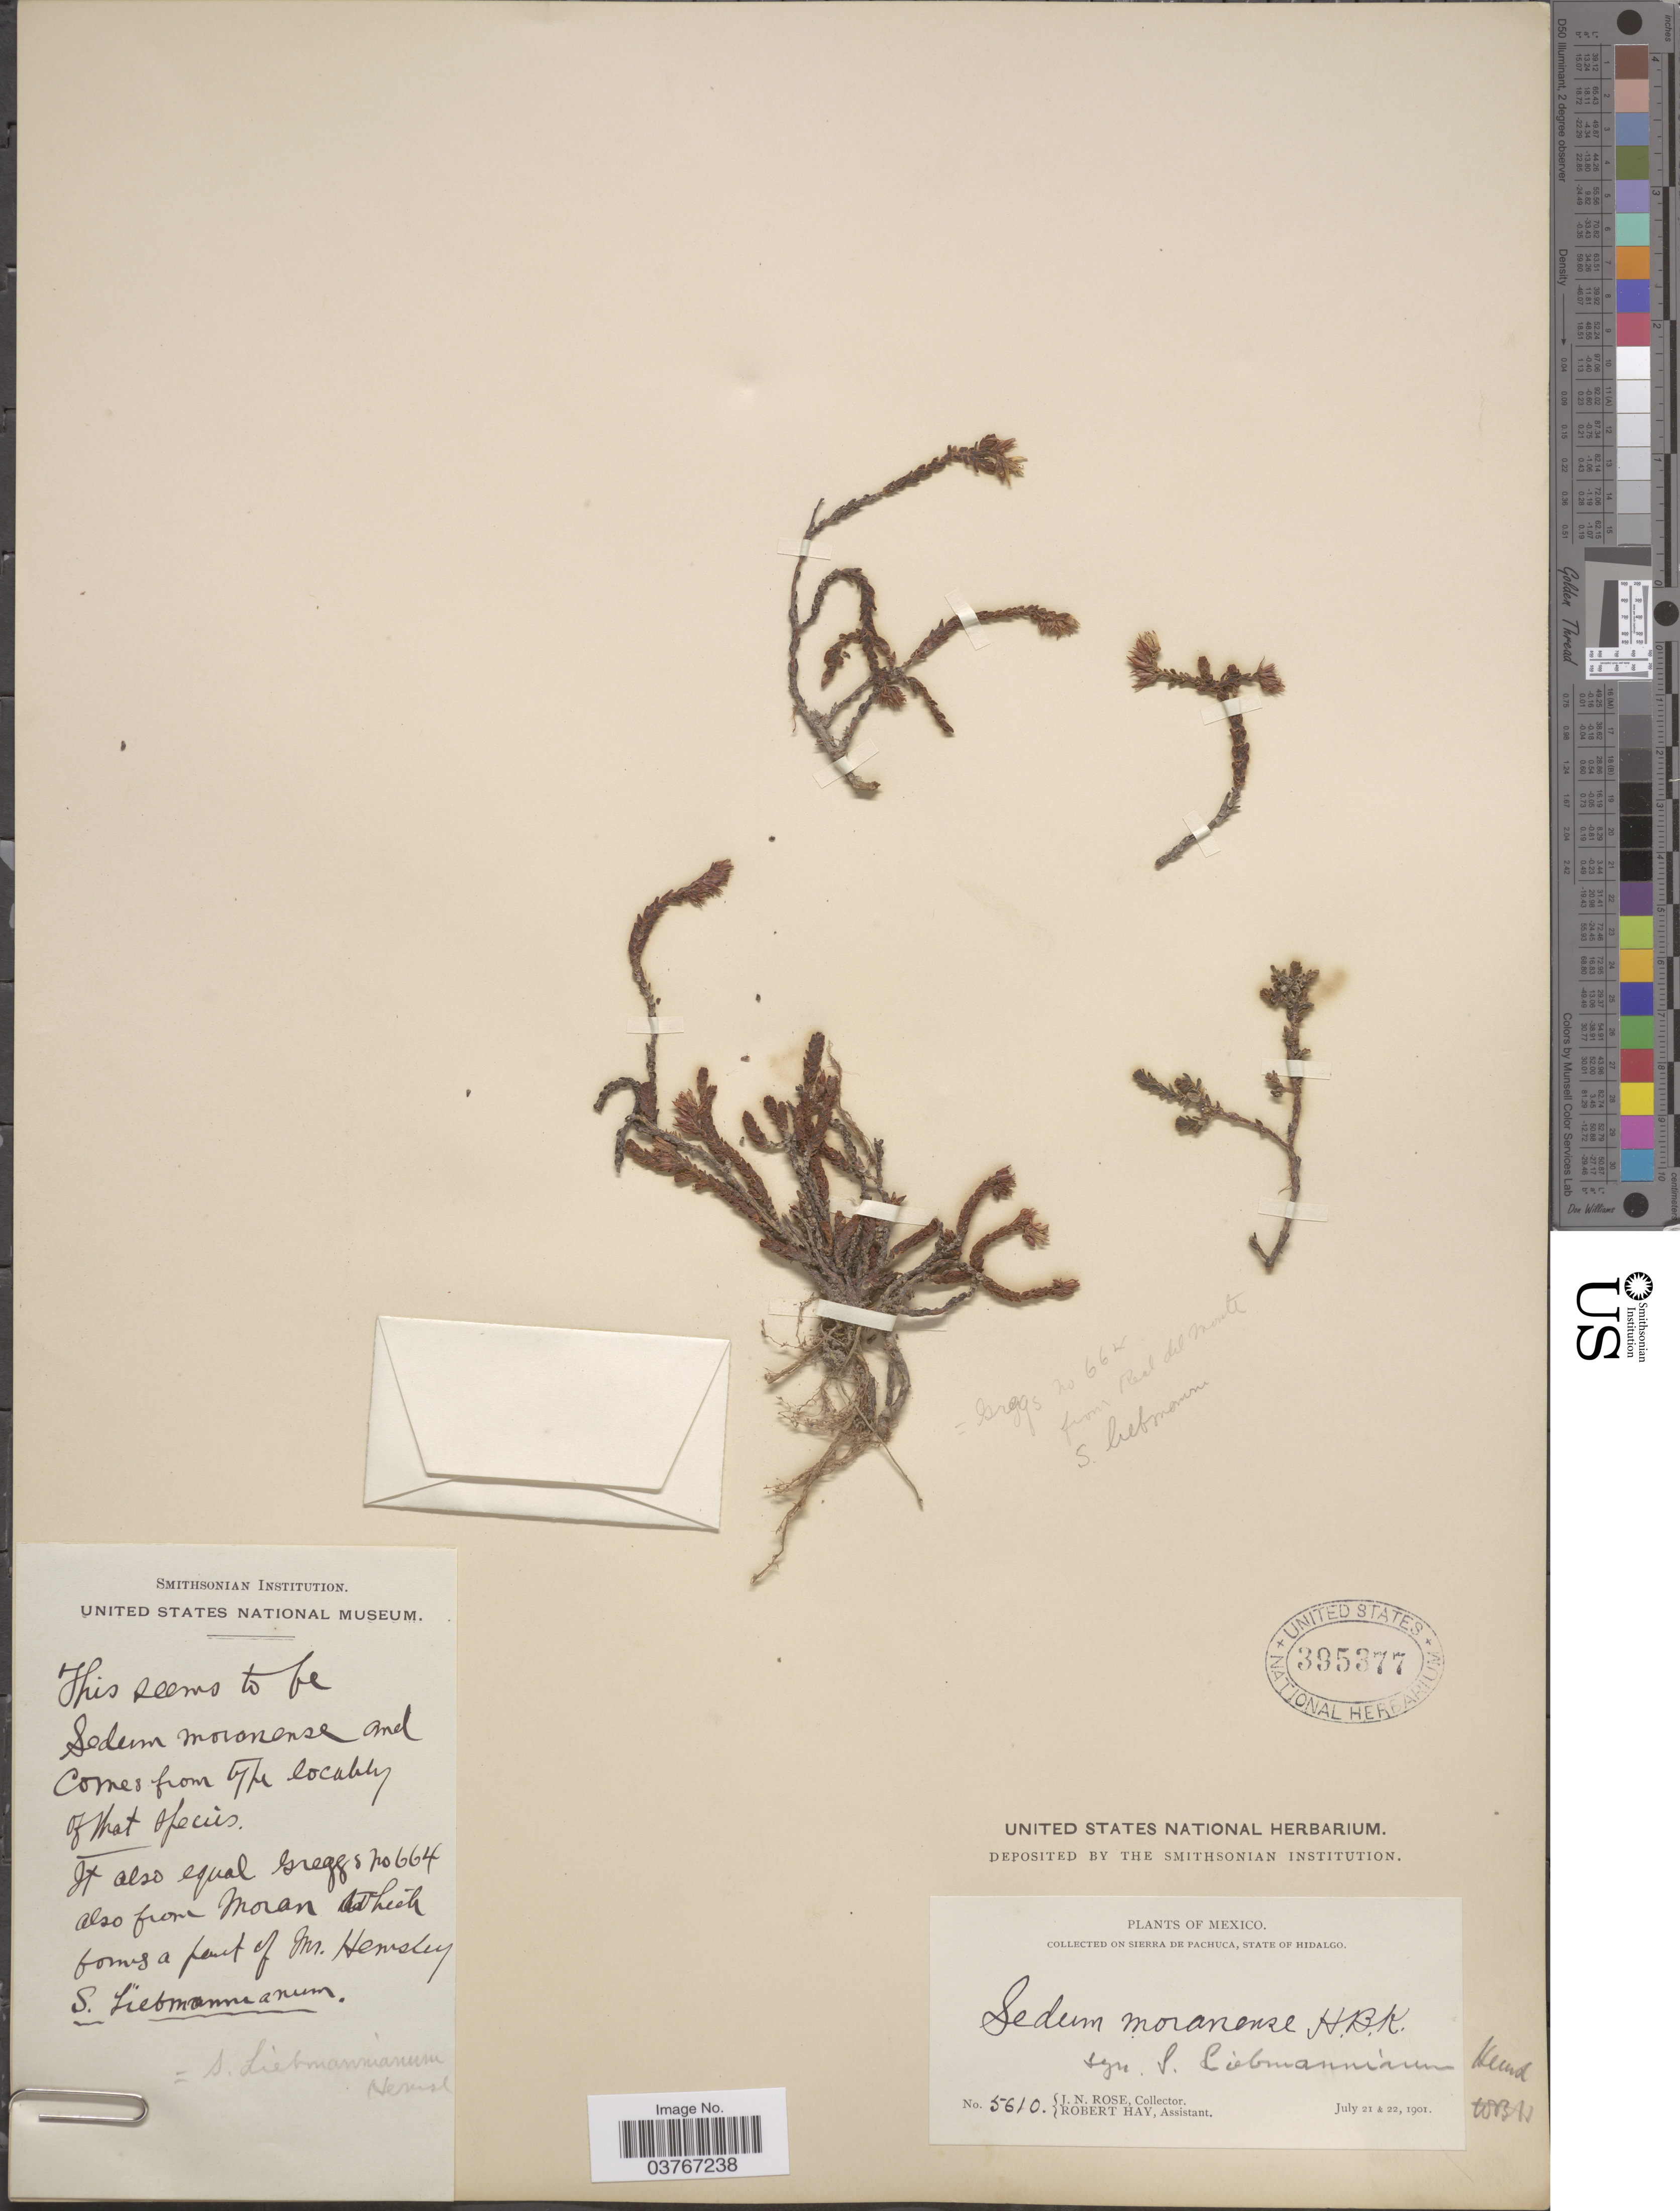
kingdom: Plantae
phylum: Tracheophyta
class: Magnoliopsida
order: Saxifragales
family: Crassulaceae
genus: Sedum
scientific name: Sedum moranense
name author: Kunth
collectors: J. N. Rose & R. H. Hay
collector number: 5610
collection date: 1901-07-21/1901-07-22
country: Mexico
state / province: Hidalgo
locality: Sierra de Pachuca, State of Hidalgo.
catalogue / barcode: US 395377